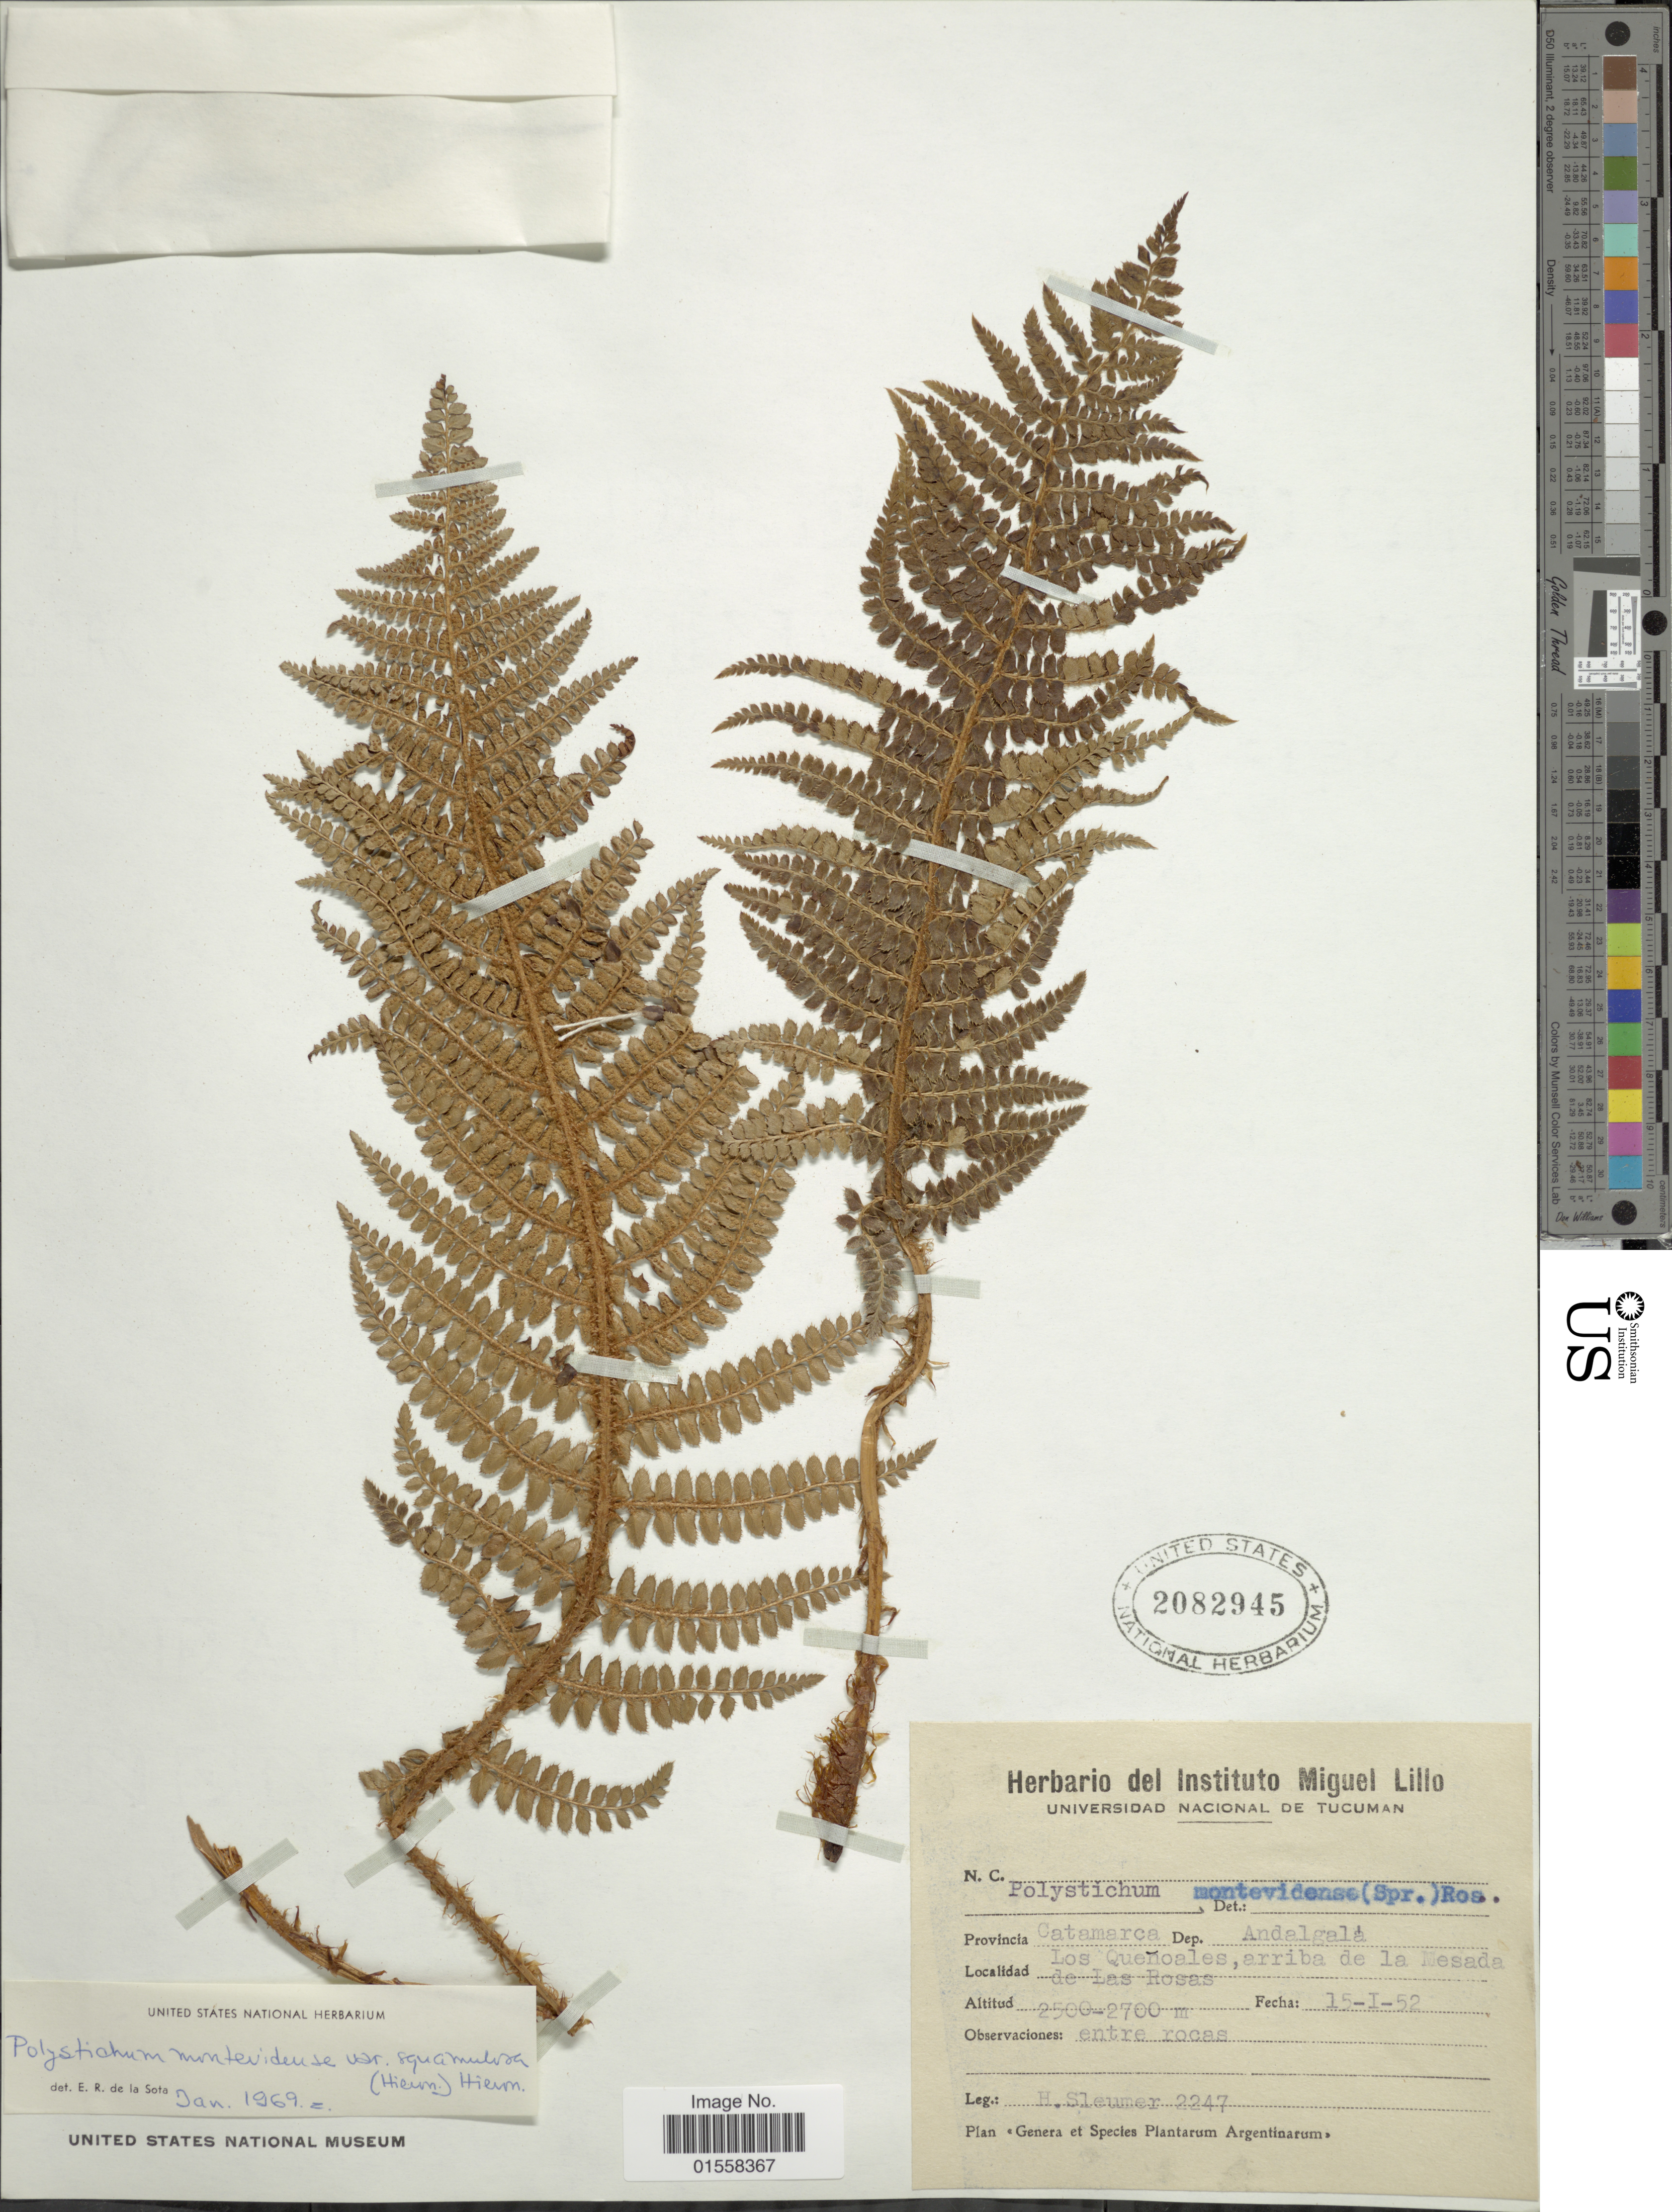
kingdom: Plantae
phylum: Tracheophyta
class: Polypodiopsida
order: Polypodiales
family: Dryopteridaceae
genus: Polystichum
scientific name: Polystichum montevidense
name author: (Spreng.) Rosenst.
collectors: H. O. Sleumer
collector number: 2247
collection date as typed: Transcribed d/m/y: 15/1/51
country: Argentina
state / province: Catamarca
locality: Provincia Catamarca, Dep. Andagala, Los Quenoales, arriba de la Mesada de Las Rosas.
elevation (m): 2500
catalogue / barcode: US 2082945